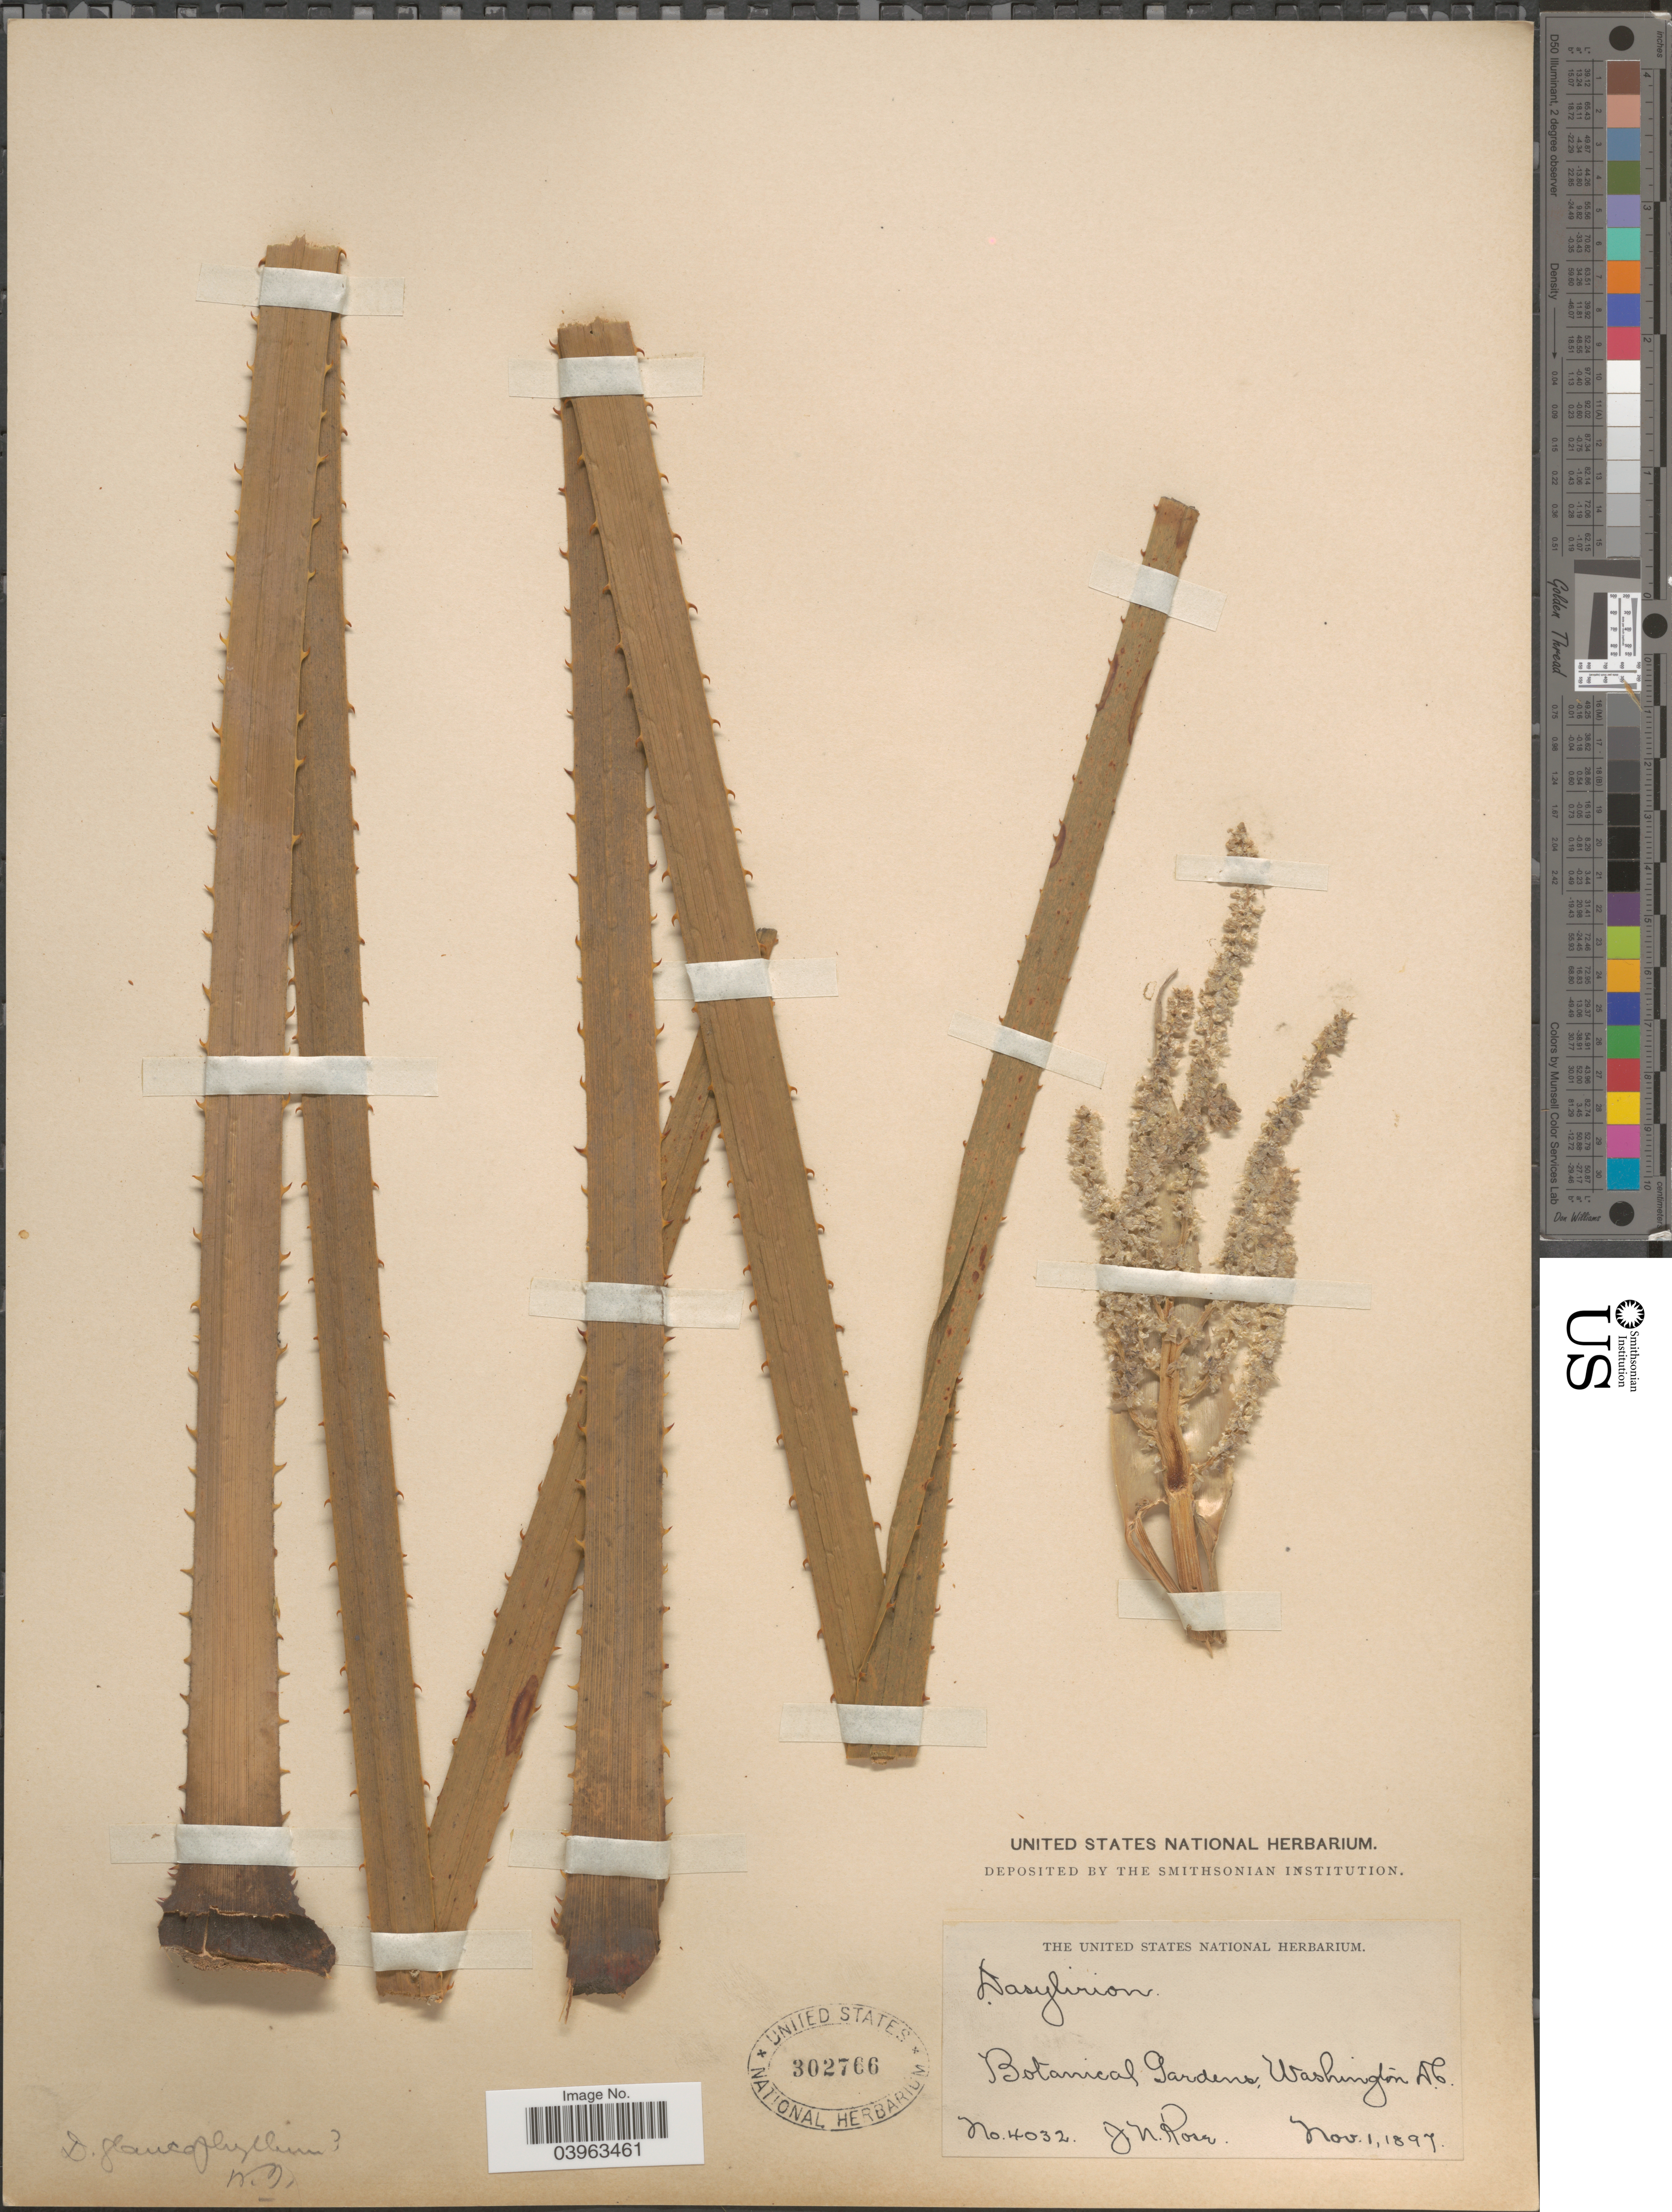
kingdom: Plantae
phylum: Tracheophyta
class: Liliopsida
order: Asparagales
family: Asparagaceae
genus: Dasylirion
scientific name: Dasylirion glaucophyllum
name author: Hook.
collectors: J. N. Rose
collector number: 4032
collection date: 1897-11-01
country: United States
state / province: District of Columbia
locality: Botanical Gardens, Washington D.C.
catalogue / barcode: US 302766